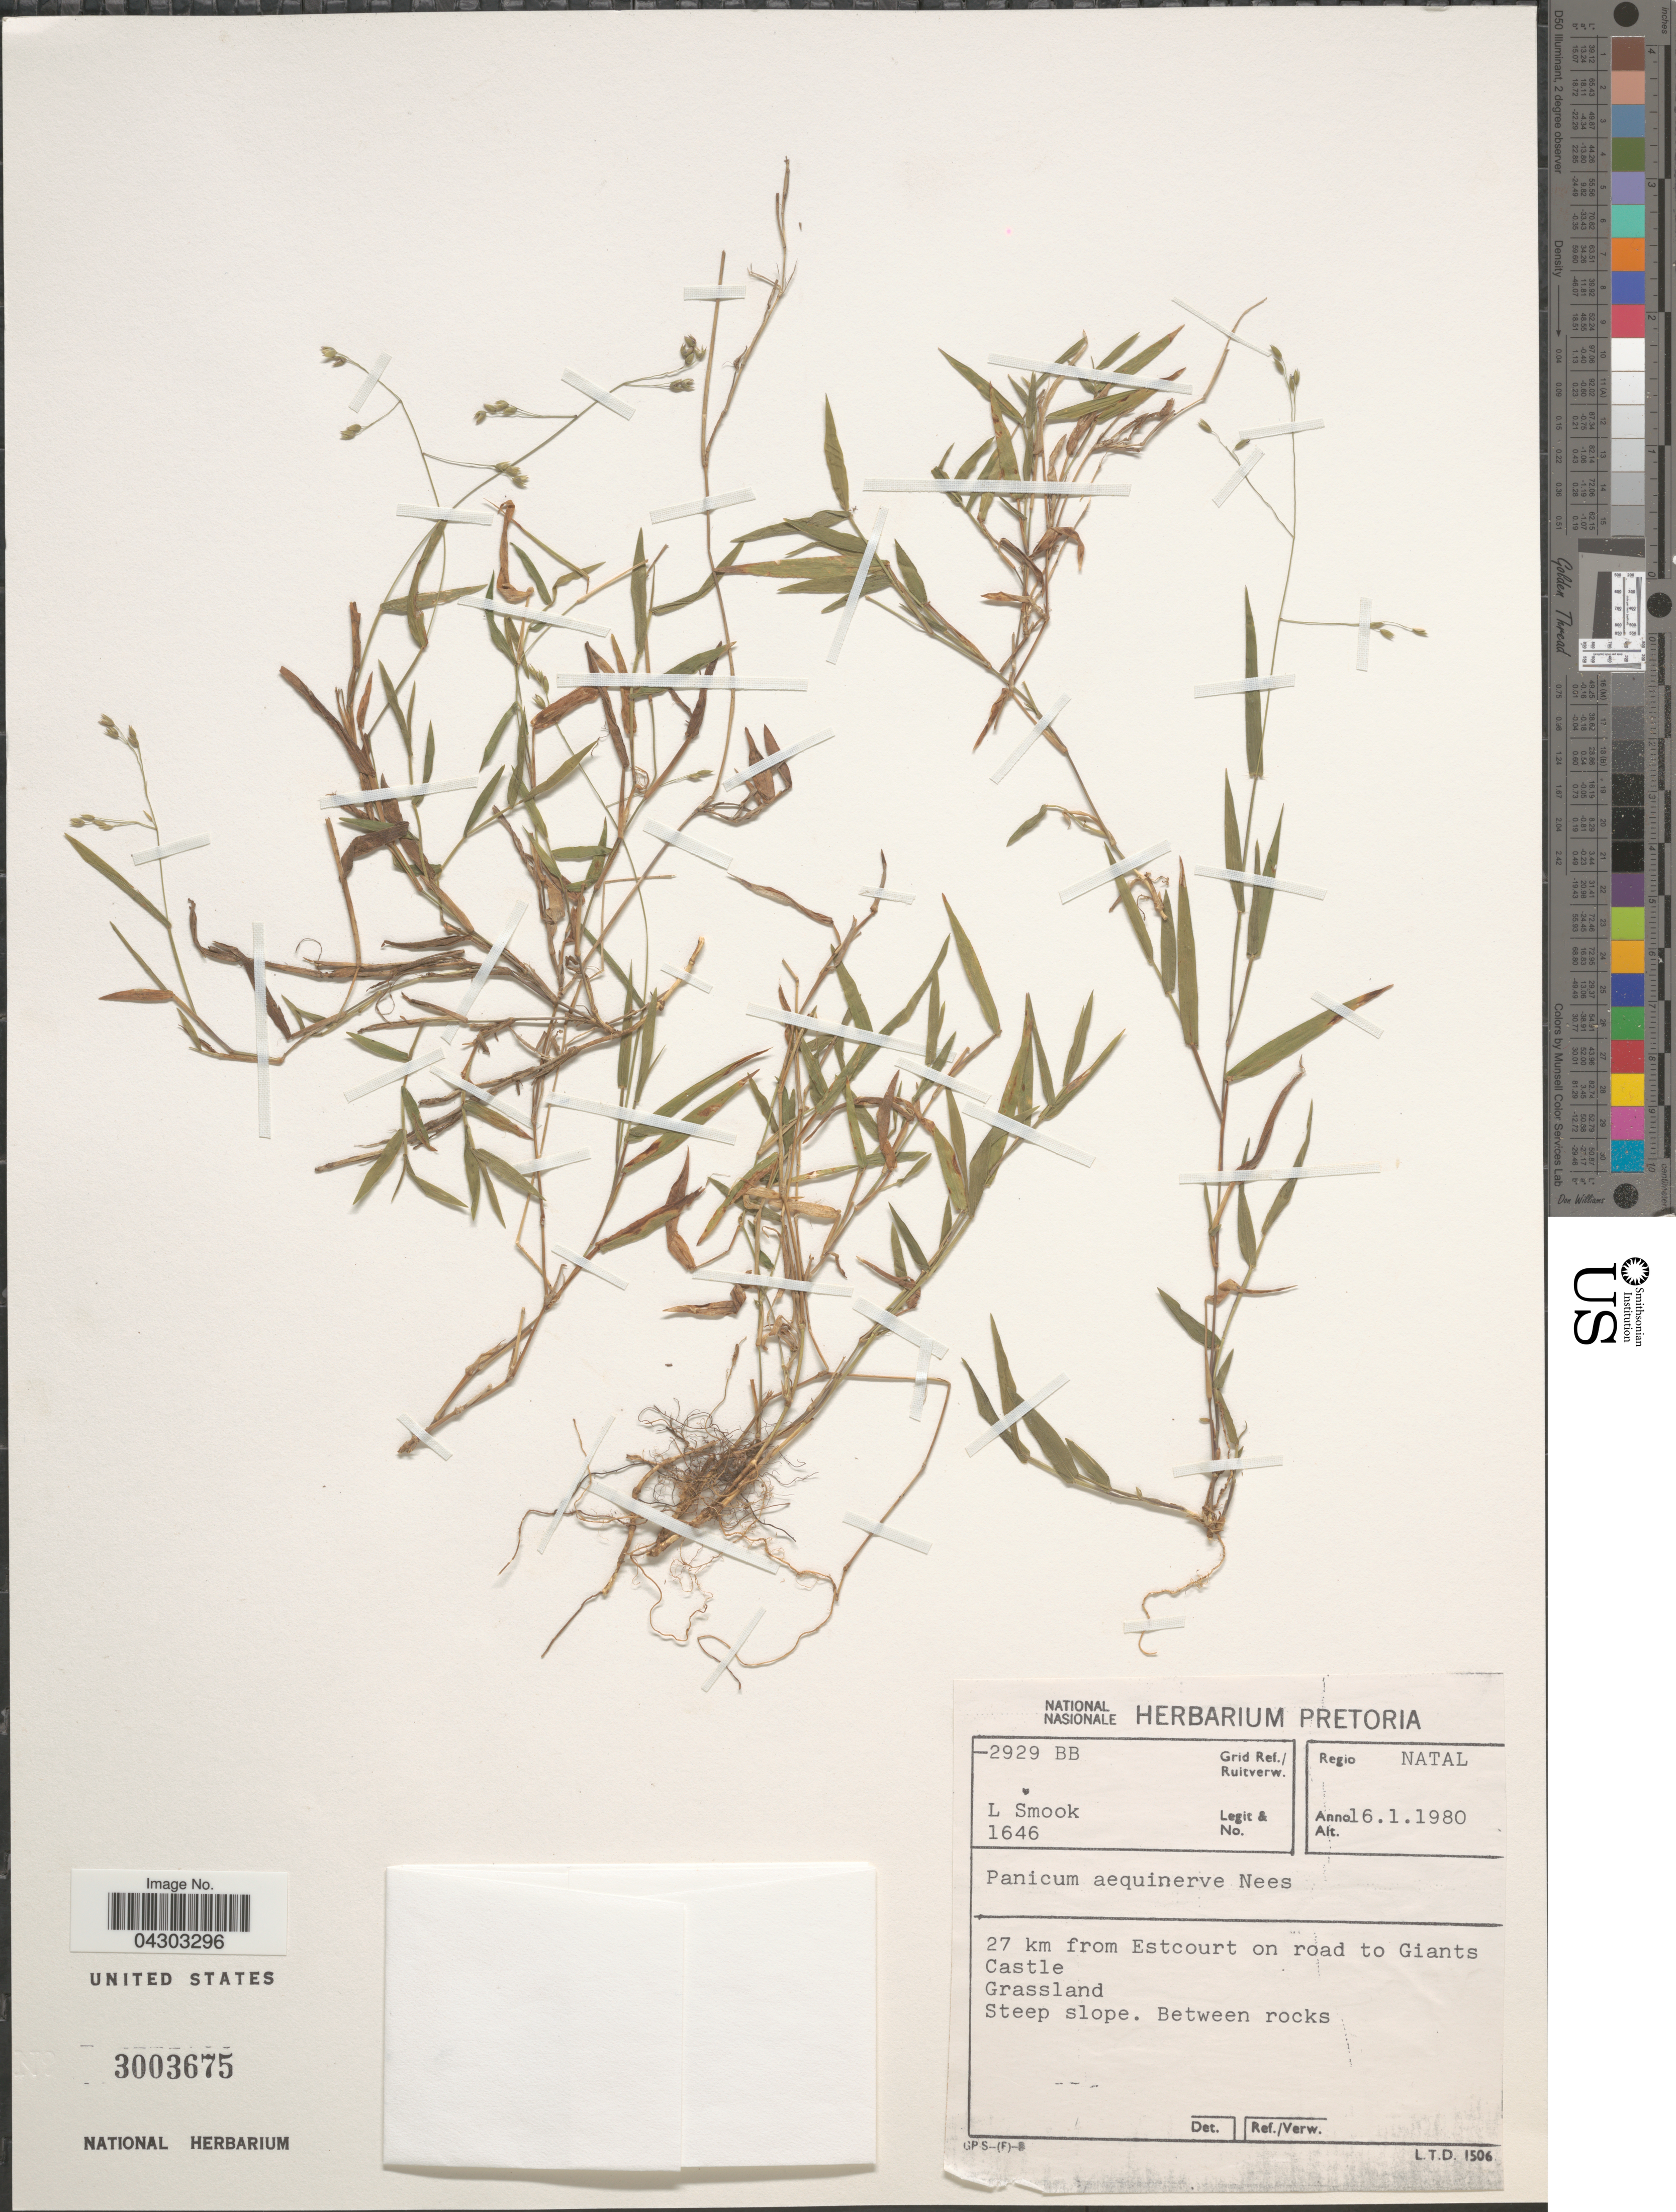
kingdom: Plantae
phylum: Tracheophyta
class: Liliopsida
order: Poales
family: Poaceae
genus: Panicum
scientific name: Panicum aequinerve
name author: Nees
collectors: L. Smook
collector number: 1646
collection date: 1980-01-16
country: South Africa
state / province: KwaZulu-Natal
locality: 2929 BB Grid Ref./Ruitverw. Regio Natal. 27 km from Estcourt on road to Giants Castle.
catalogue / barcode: US 3003675